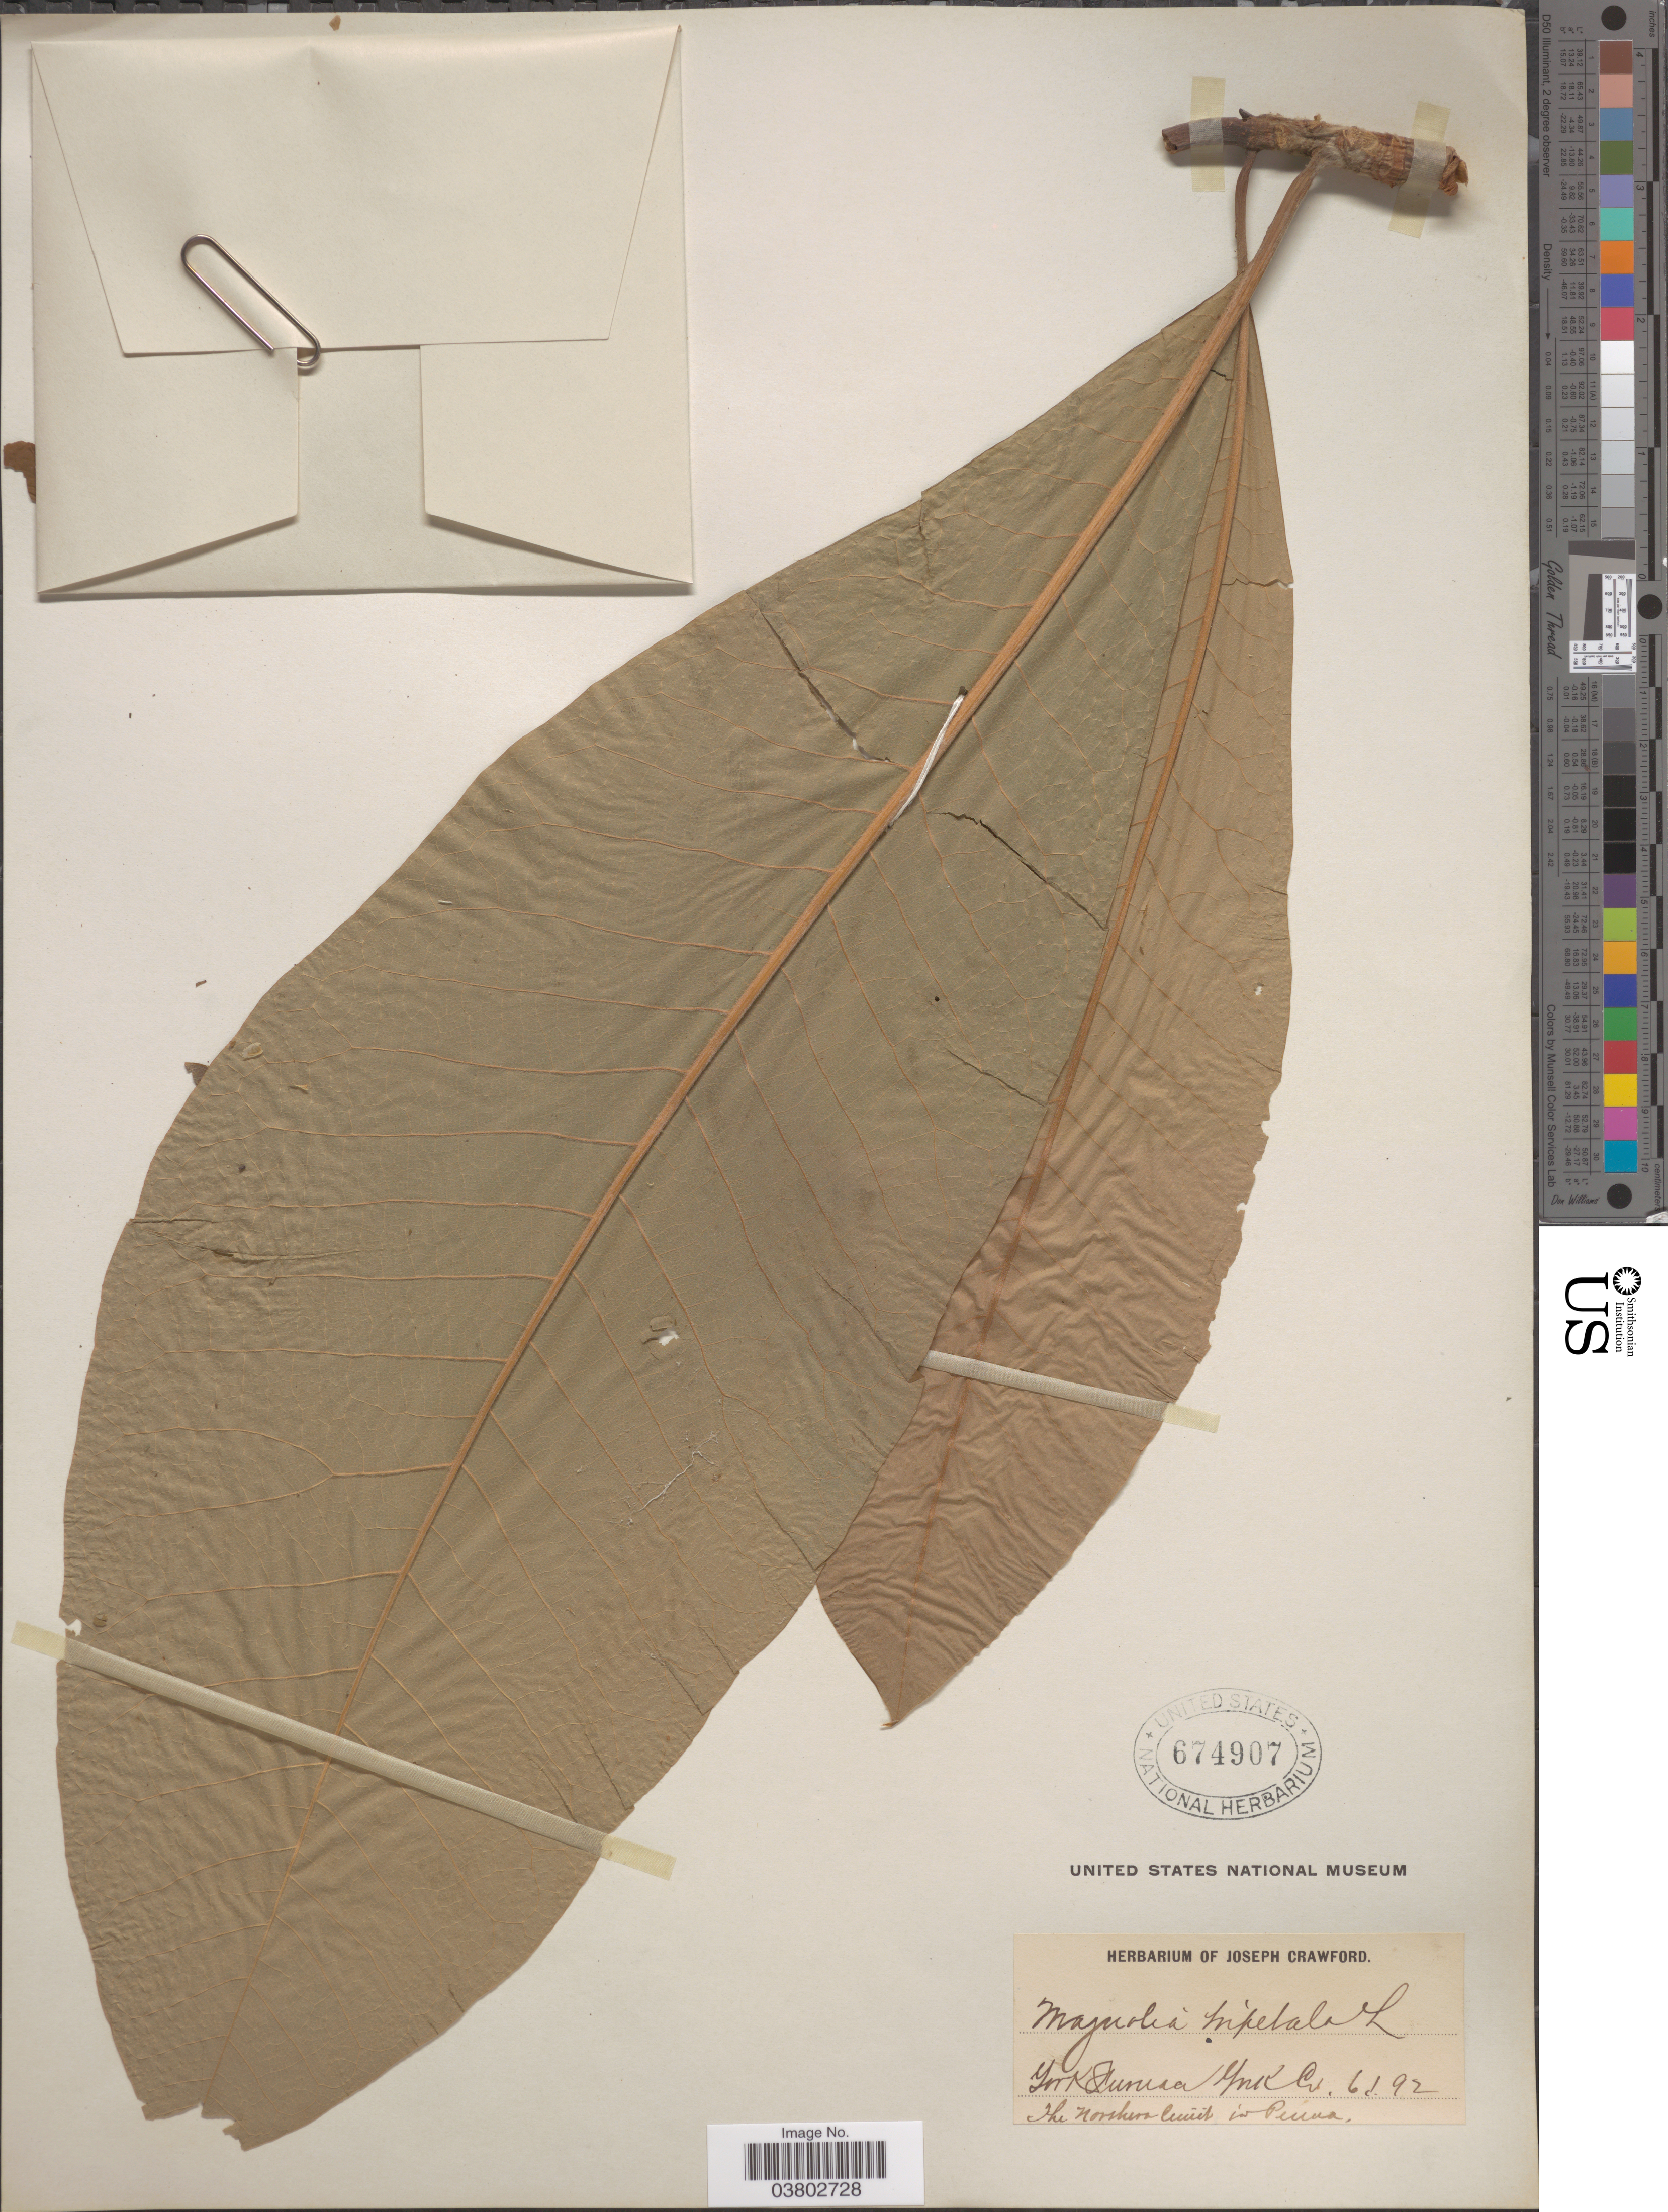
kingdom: Plantae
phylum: Tracheophyta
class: Magnoliopsida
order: Magnoliales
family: Magnoliaceae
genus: Magnolia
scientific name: Magnolia tripetala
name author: L.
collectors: ex herb. Joseph Crawford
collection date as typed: Transcribed d/m/y: 1/6/92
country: United States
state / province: Pennsylvania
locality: York Furnace, York Co. The Northern limit.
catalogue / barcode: US 674907